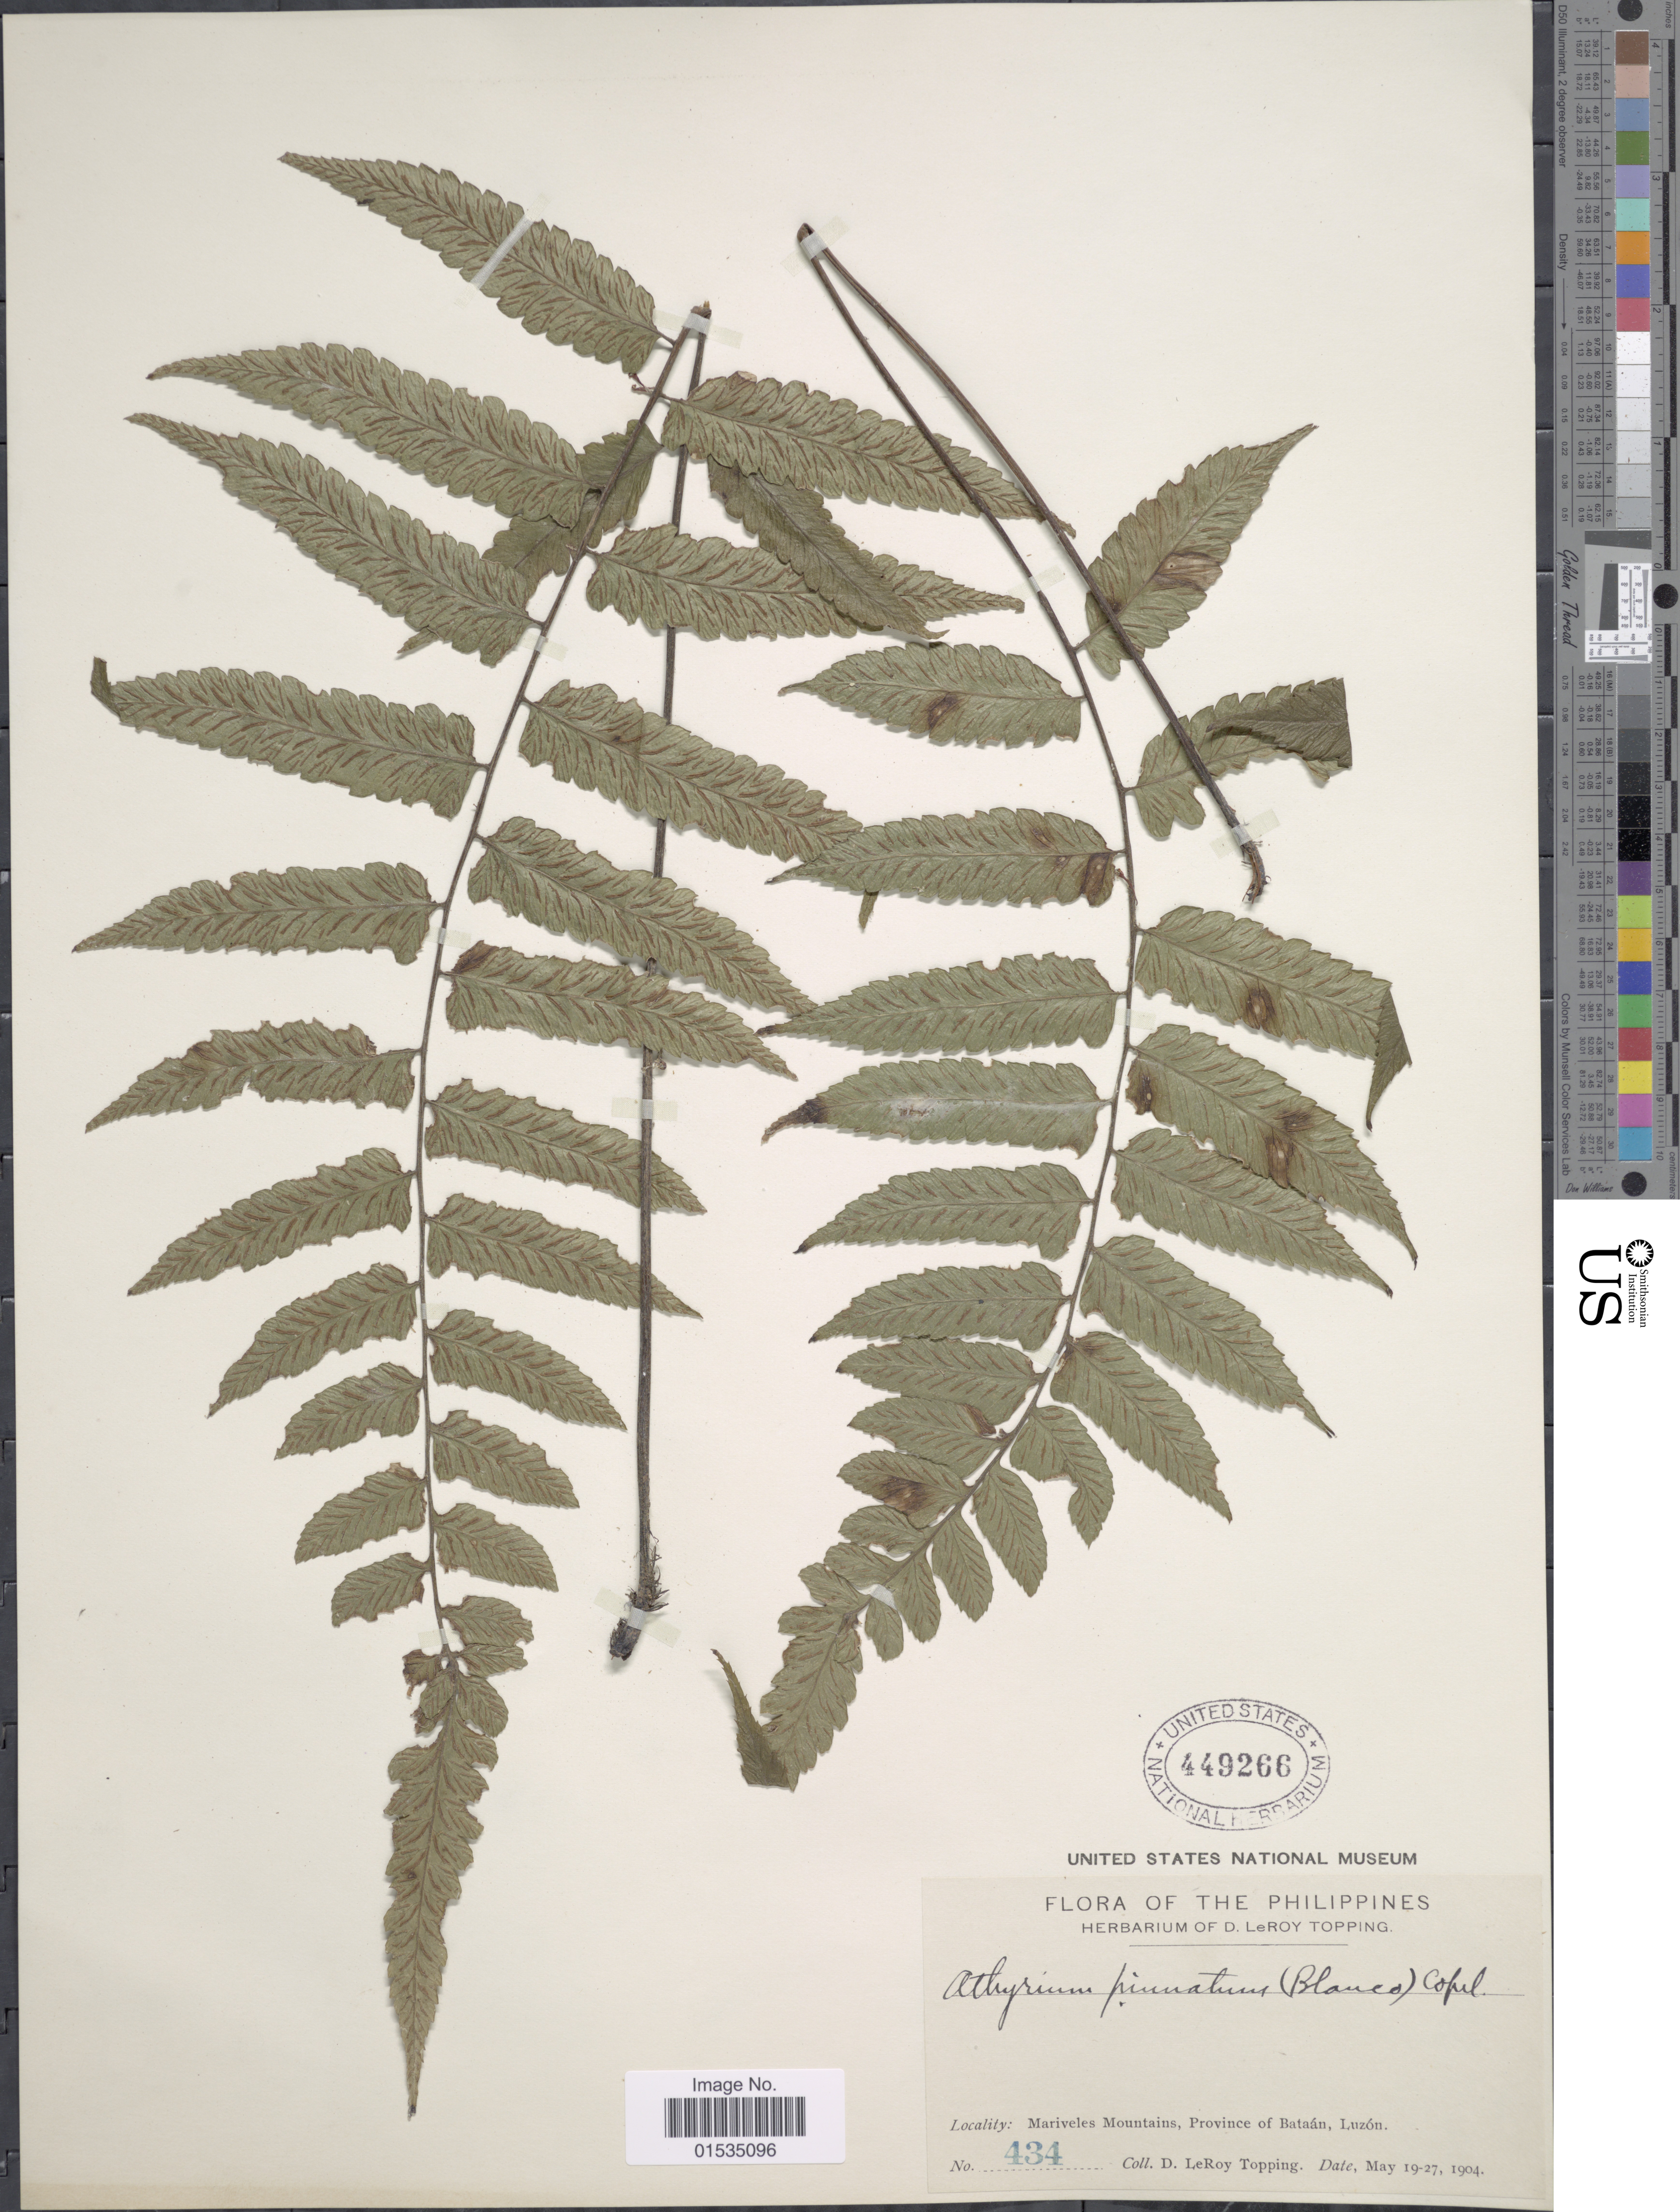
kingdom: Plantae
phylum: Tracheophyta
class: Polypodiopsida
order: Polypodiales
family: Athyriaceae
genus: Diplazium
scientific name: Diplazium petiolare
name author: C. Presl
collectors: D. L. Topping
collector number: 434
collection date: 1904-05-19/1904-05-27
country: Philippines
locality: Mariveles Mountains, Province of Bataan, Luzon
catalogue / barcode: US 449266